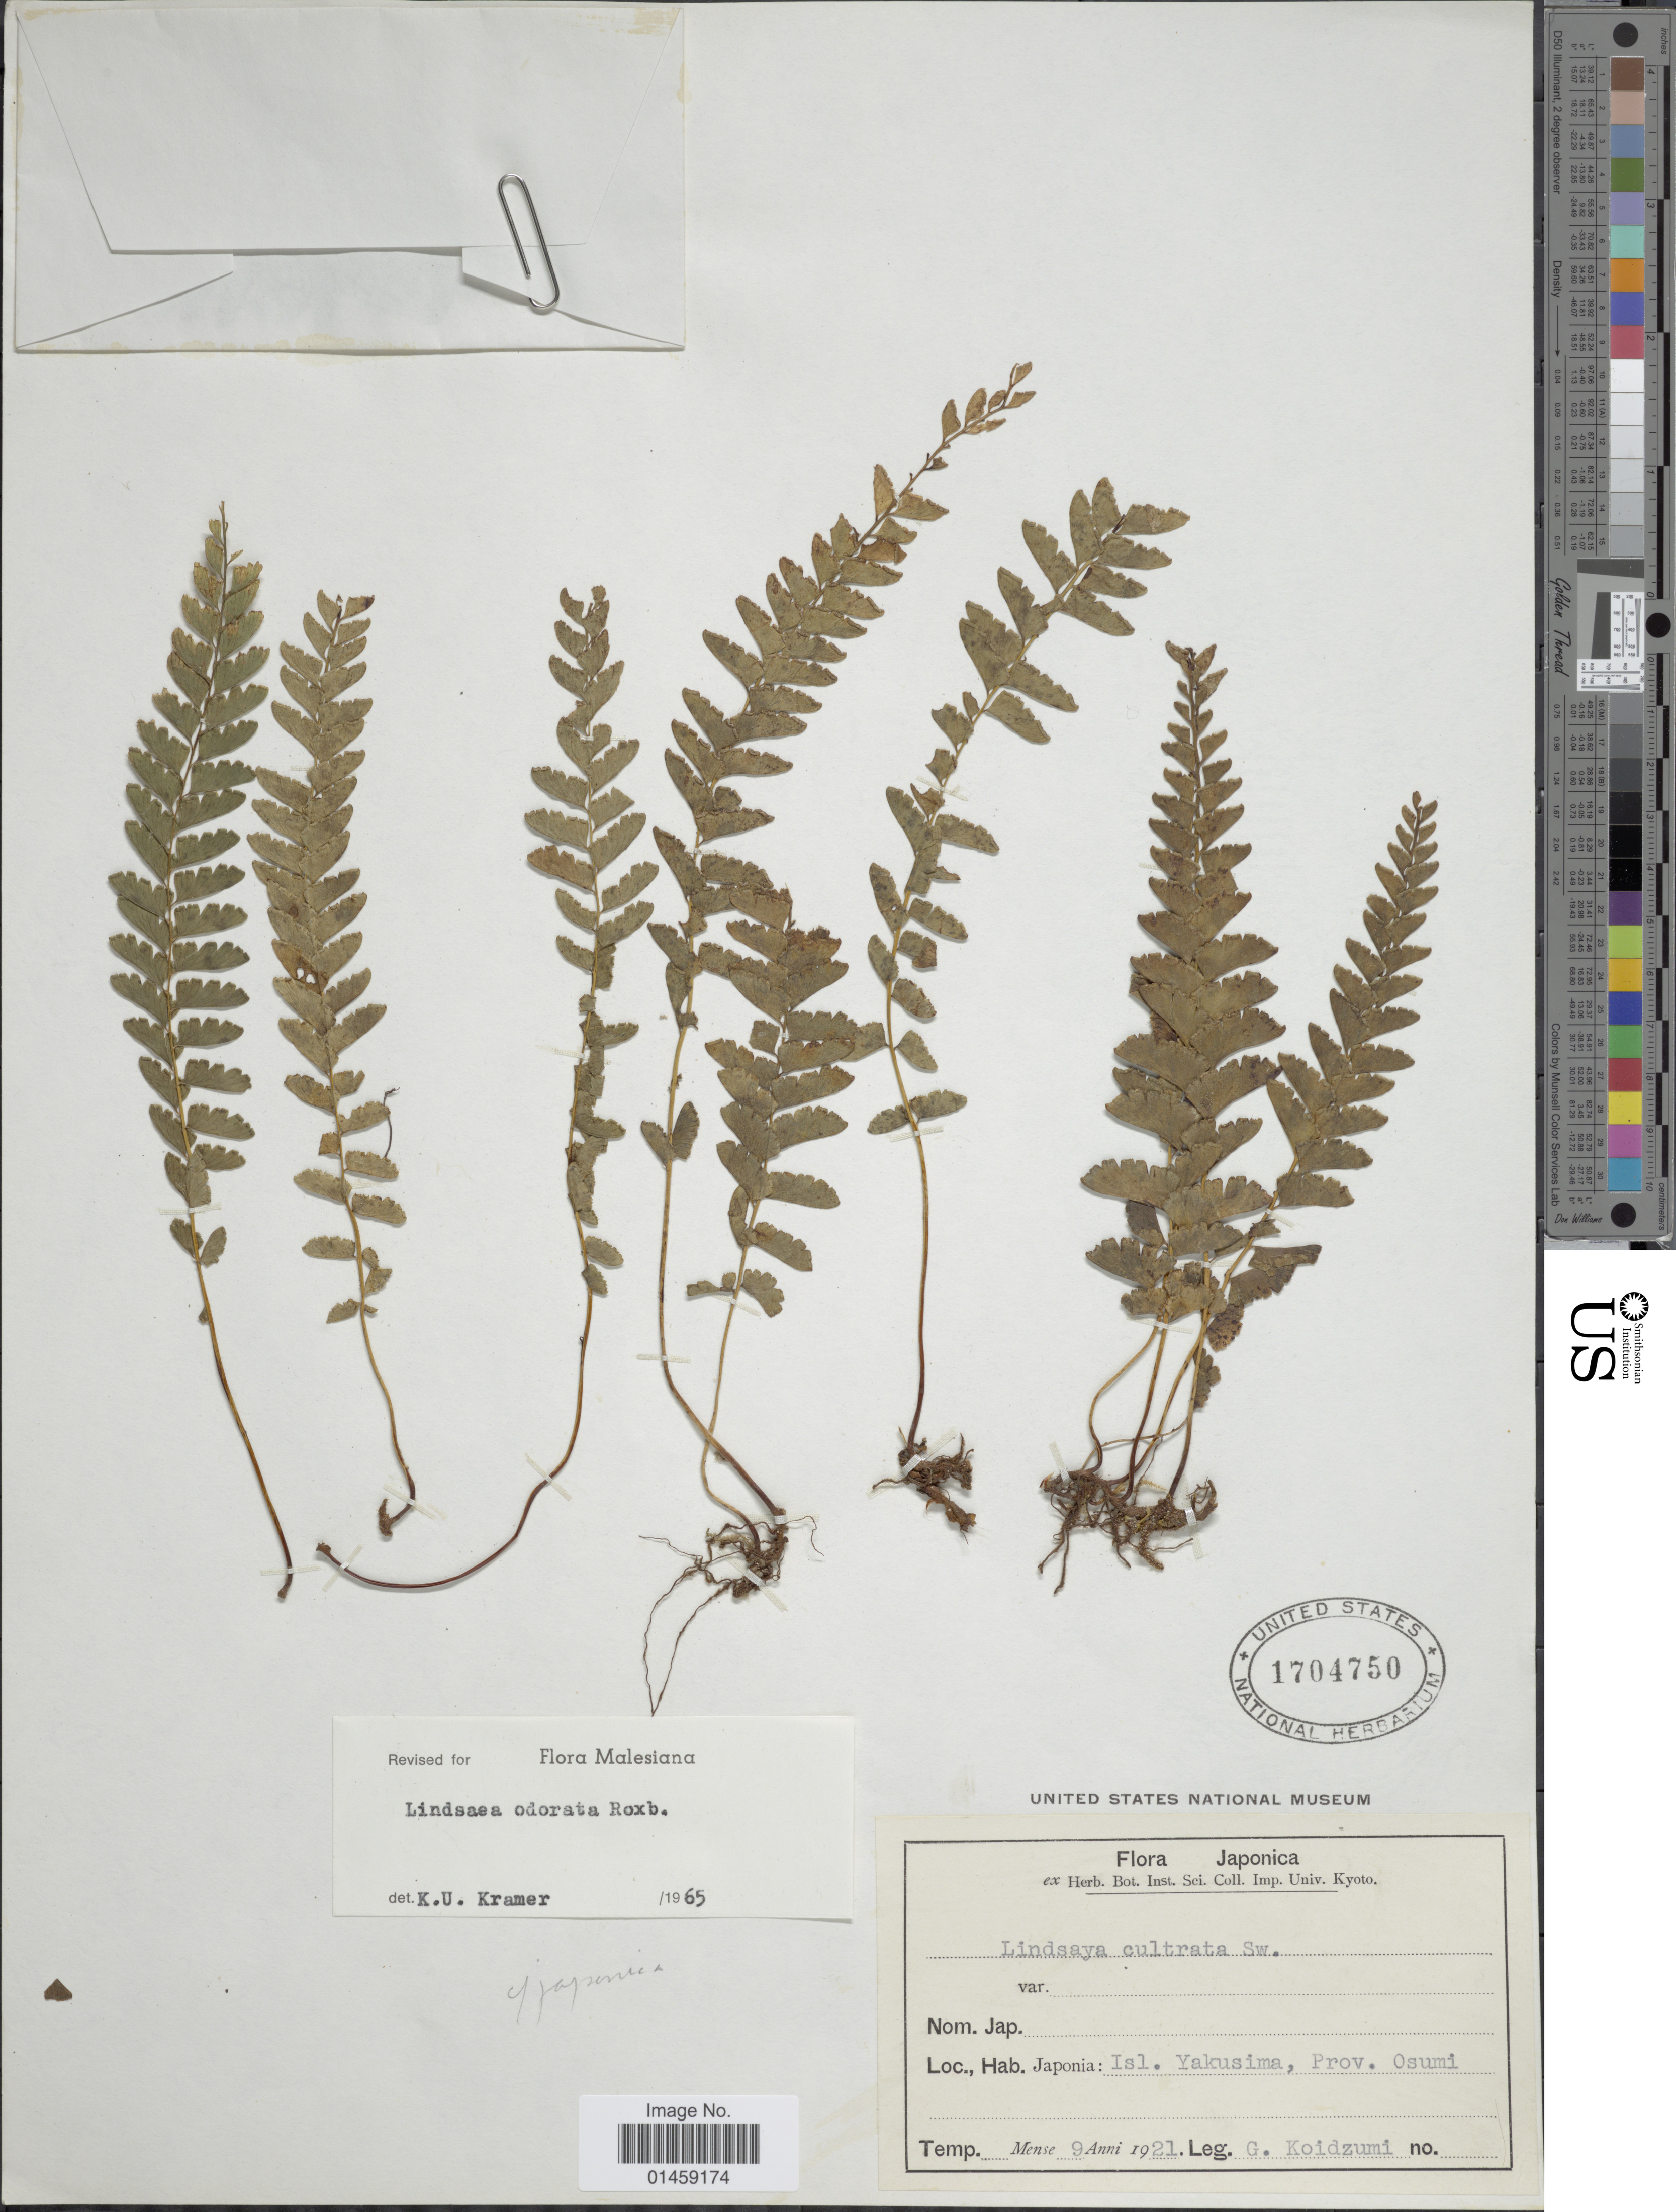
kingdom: Plantae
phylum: Tracheophyta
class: Polypodiopsida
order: Polypodiales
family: Lindsaeaceae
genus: Lindsaea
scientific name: Lindsaea odorata var. odorata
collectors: G. Koidzumi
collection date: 1921-09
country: Japan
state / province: Kagosima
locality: Japonica. Japonica: Isl. Yakusima, Prov. Osumi.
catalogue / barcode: US 1704750